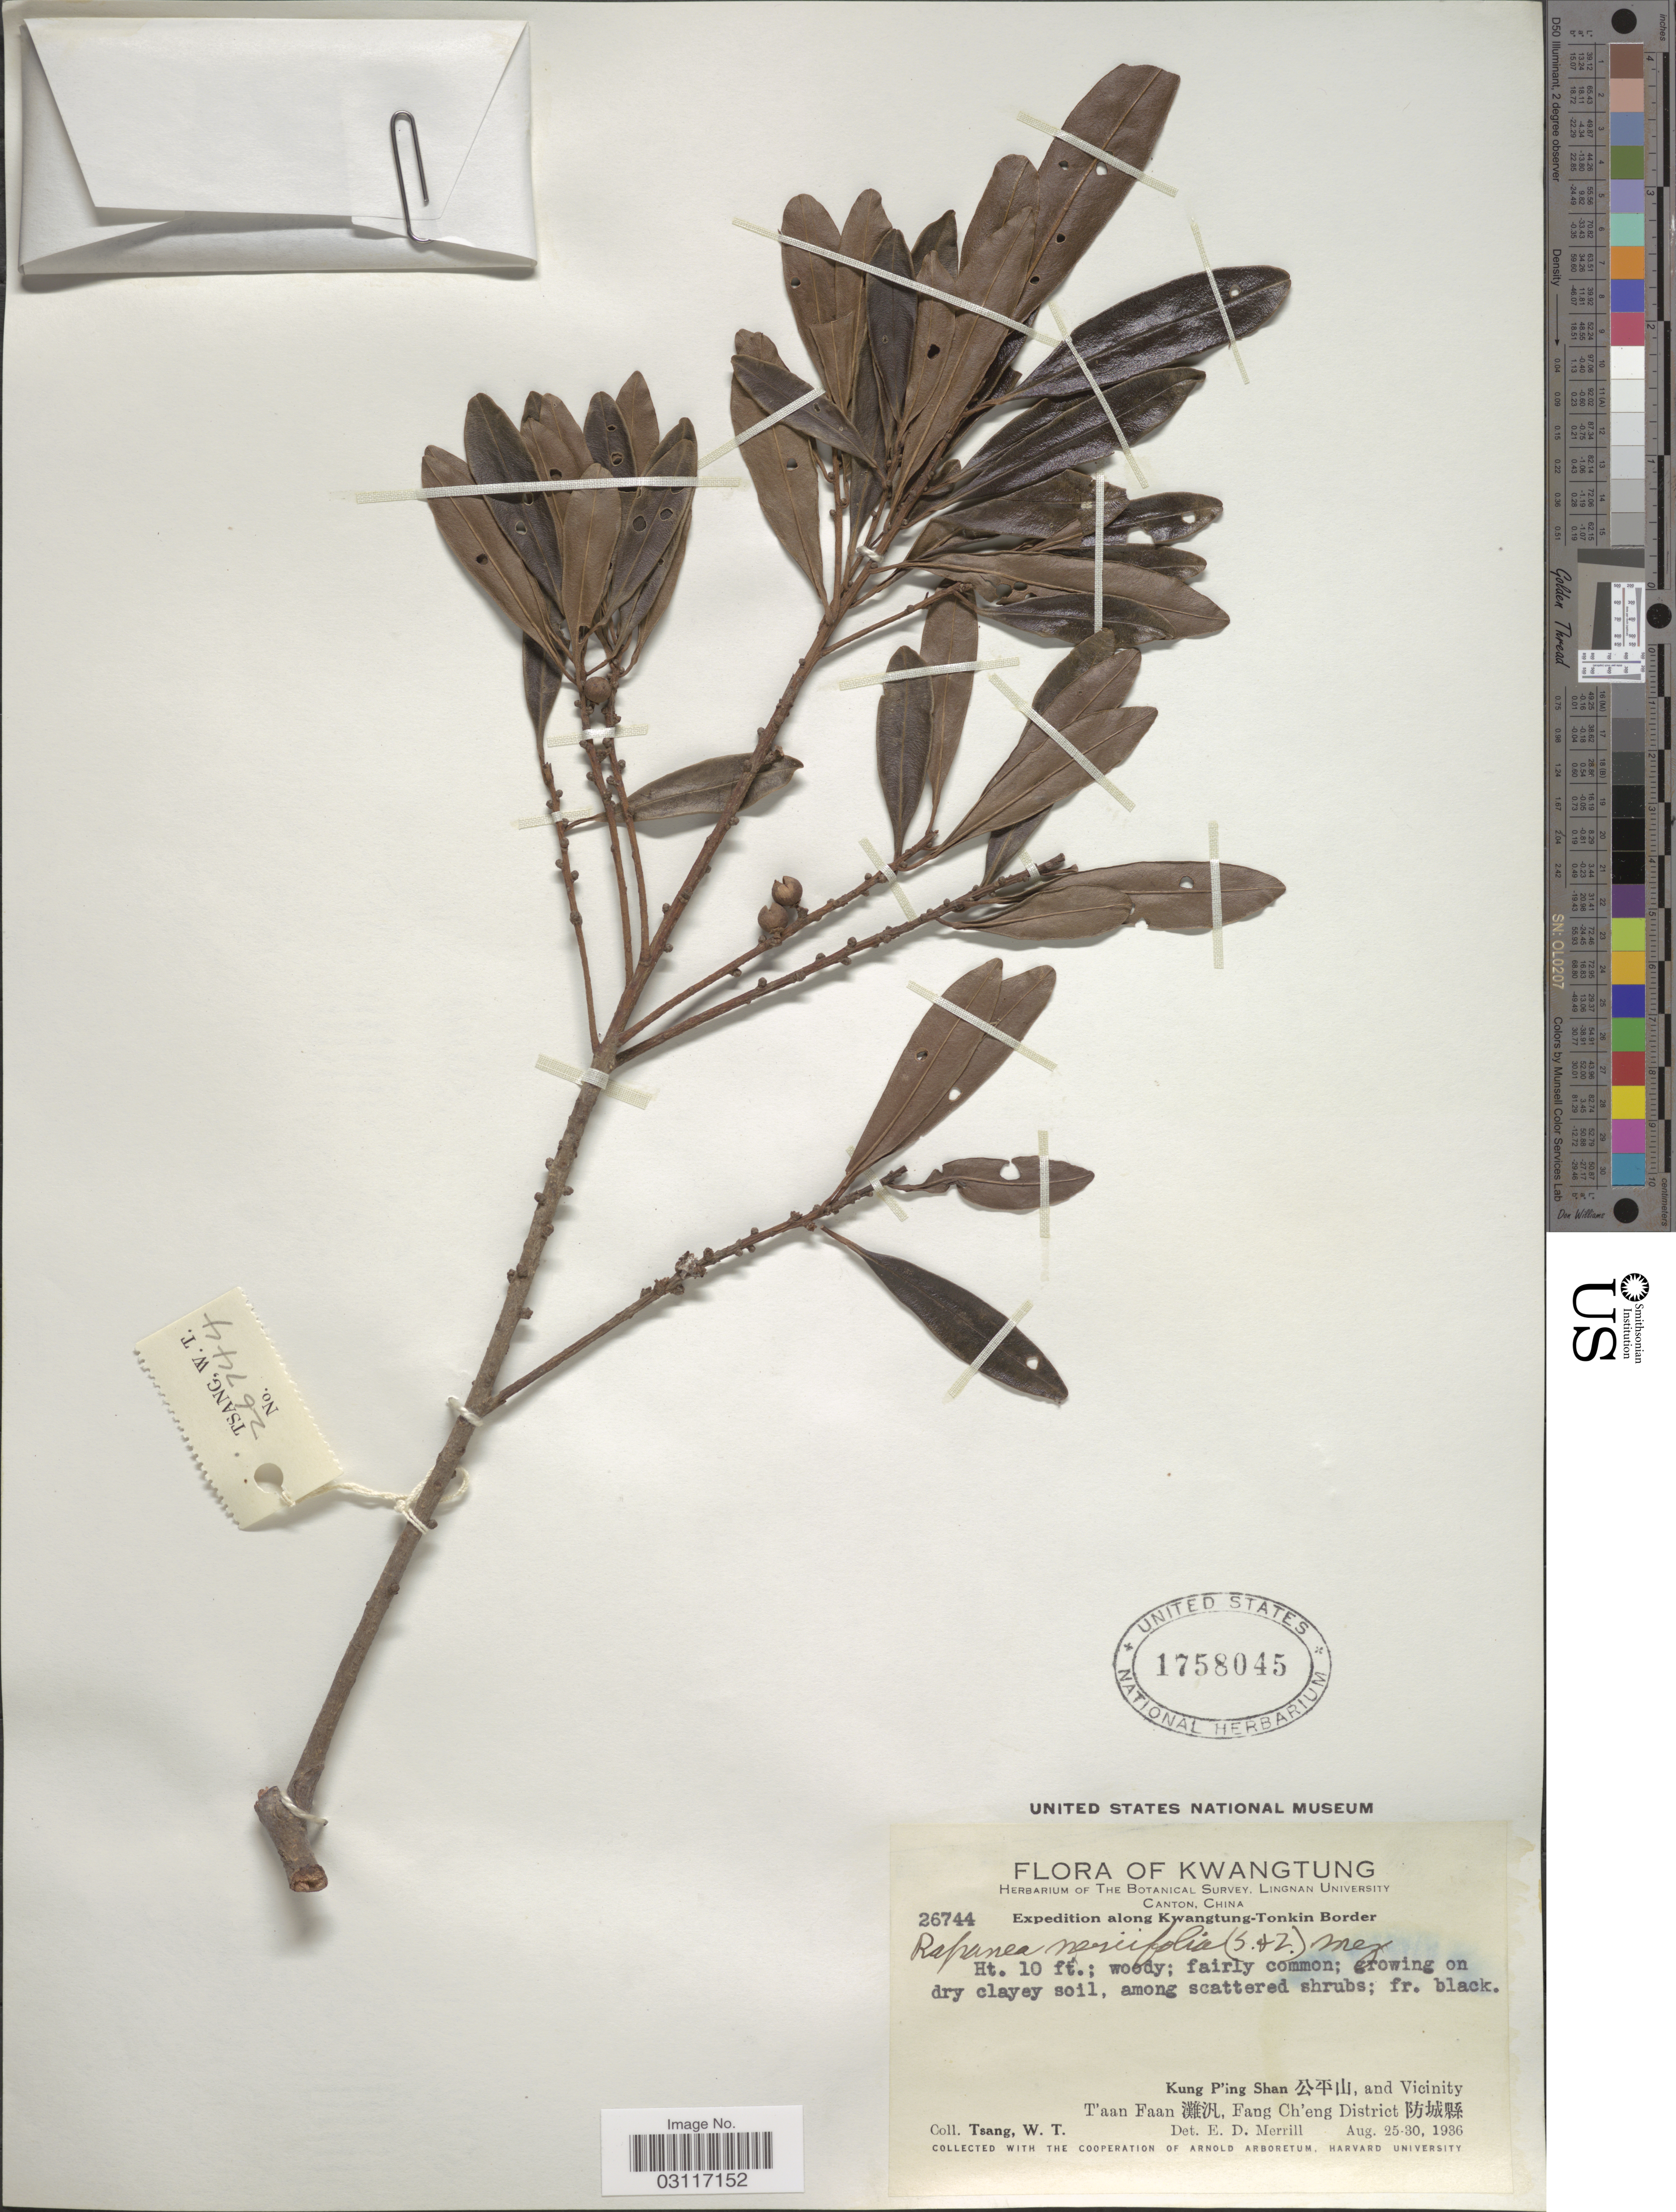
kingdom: Plantae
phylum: Tracheophyta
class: Magnoliopsida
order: Ericales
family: Primulaceae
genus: Myrsine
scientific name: Myrsine seguinii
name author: H. Lév.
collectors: W. T. Tsang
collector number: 26744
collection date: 1936-08-25/1936-08-30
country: China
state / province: Guangdong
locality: Kwangtung. Kung P'ing Shan, and Vicinity T'aan Faan, Fang Ch'eng District.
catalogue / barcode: US 1758045